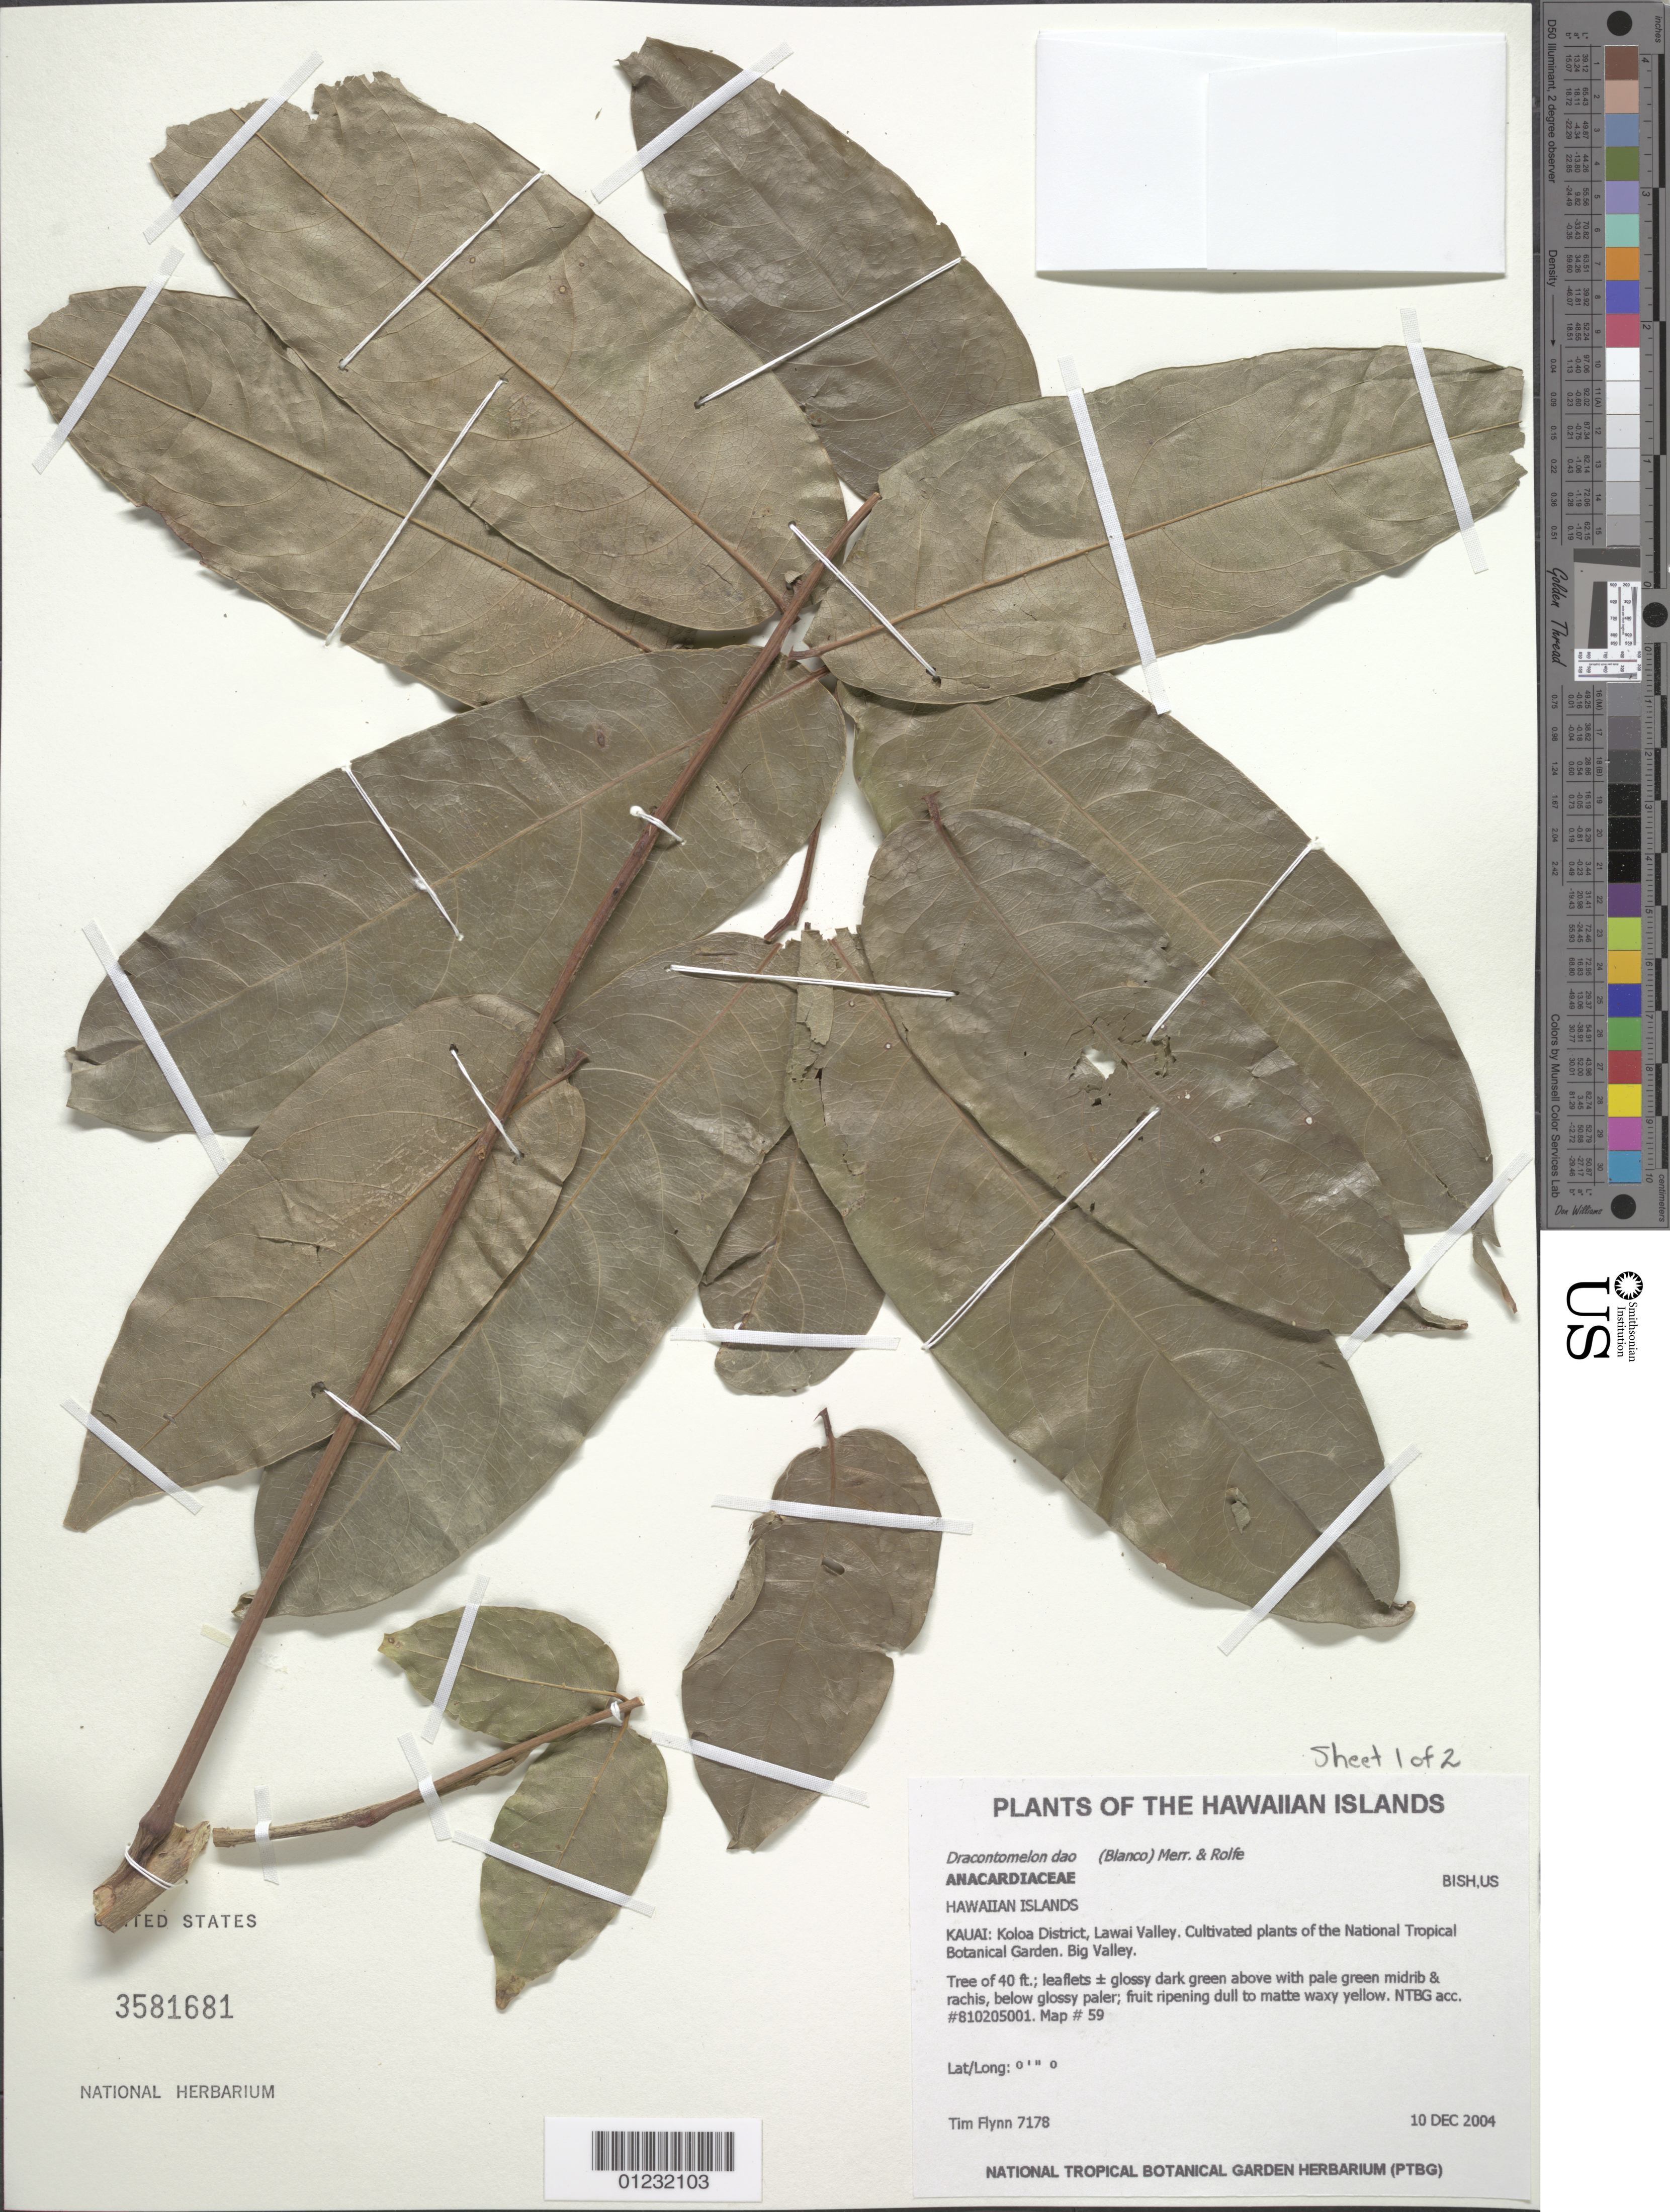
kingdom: Plantae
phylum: Tracheophyta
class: Magnoliopsida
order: Sapindales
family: Anacardiaceae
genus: Dracontomelon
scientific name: Dracontomelon dao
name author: (Blanco) Merr. & Rolfe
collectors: T. W. Flynn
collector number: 7178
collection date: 2004-12-10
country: United States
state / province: Hawaii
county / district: Kauai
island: Kaua'i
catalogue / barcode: US 3581681